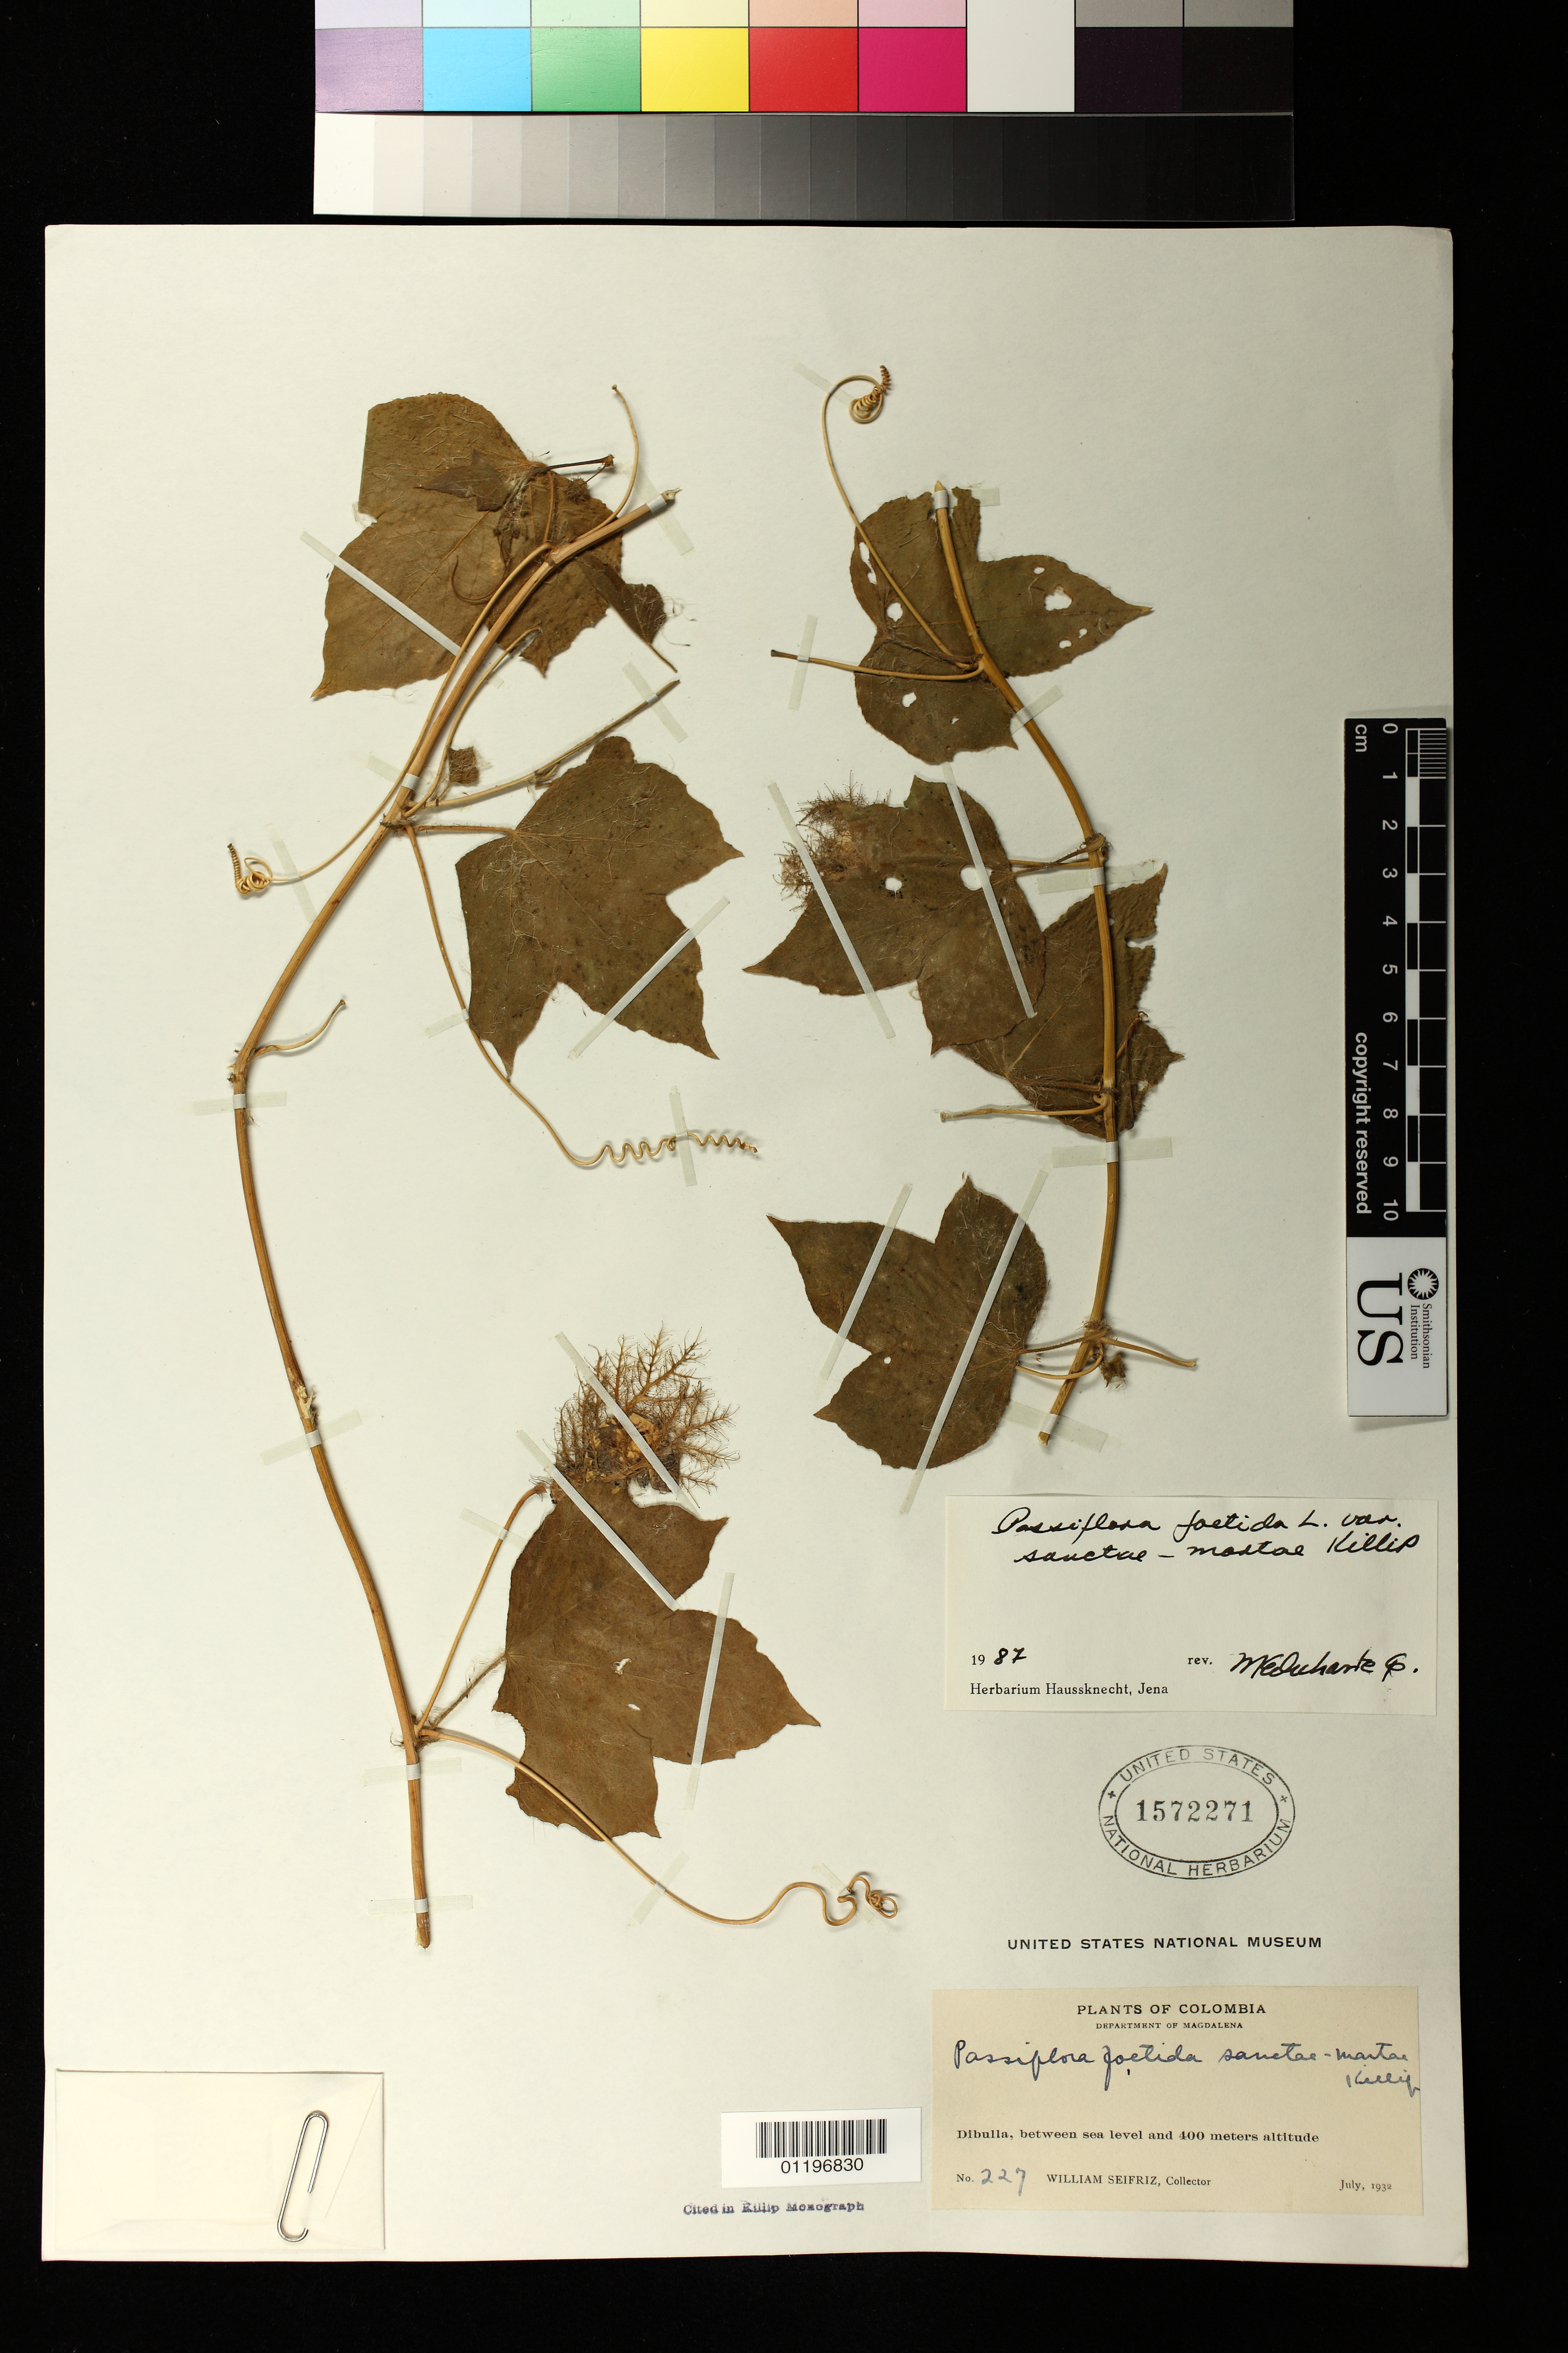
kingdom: Plantae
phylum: Tracheophyta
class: Magnoliopsida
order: Malpighiales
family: Passifloraceae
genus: Passiflora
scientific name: Passiflora foetida var. sanctae-martae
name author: Killip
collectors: W. Seifriz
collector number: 227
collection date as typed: Jul 1932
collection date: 1932-07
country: Colombia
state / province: La Guajira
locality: Department of Magdalena: Dibulla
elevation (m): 0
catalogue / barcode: US 1572271